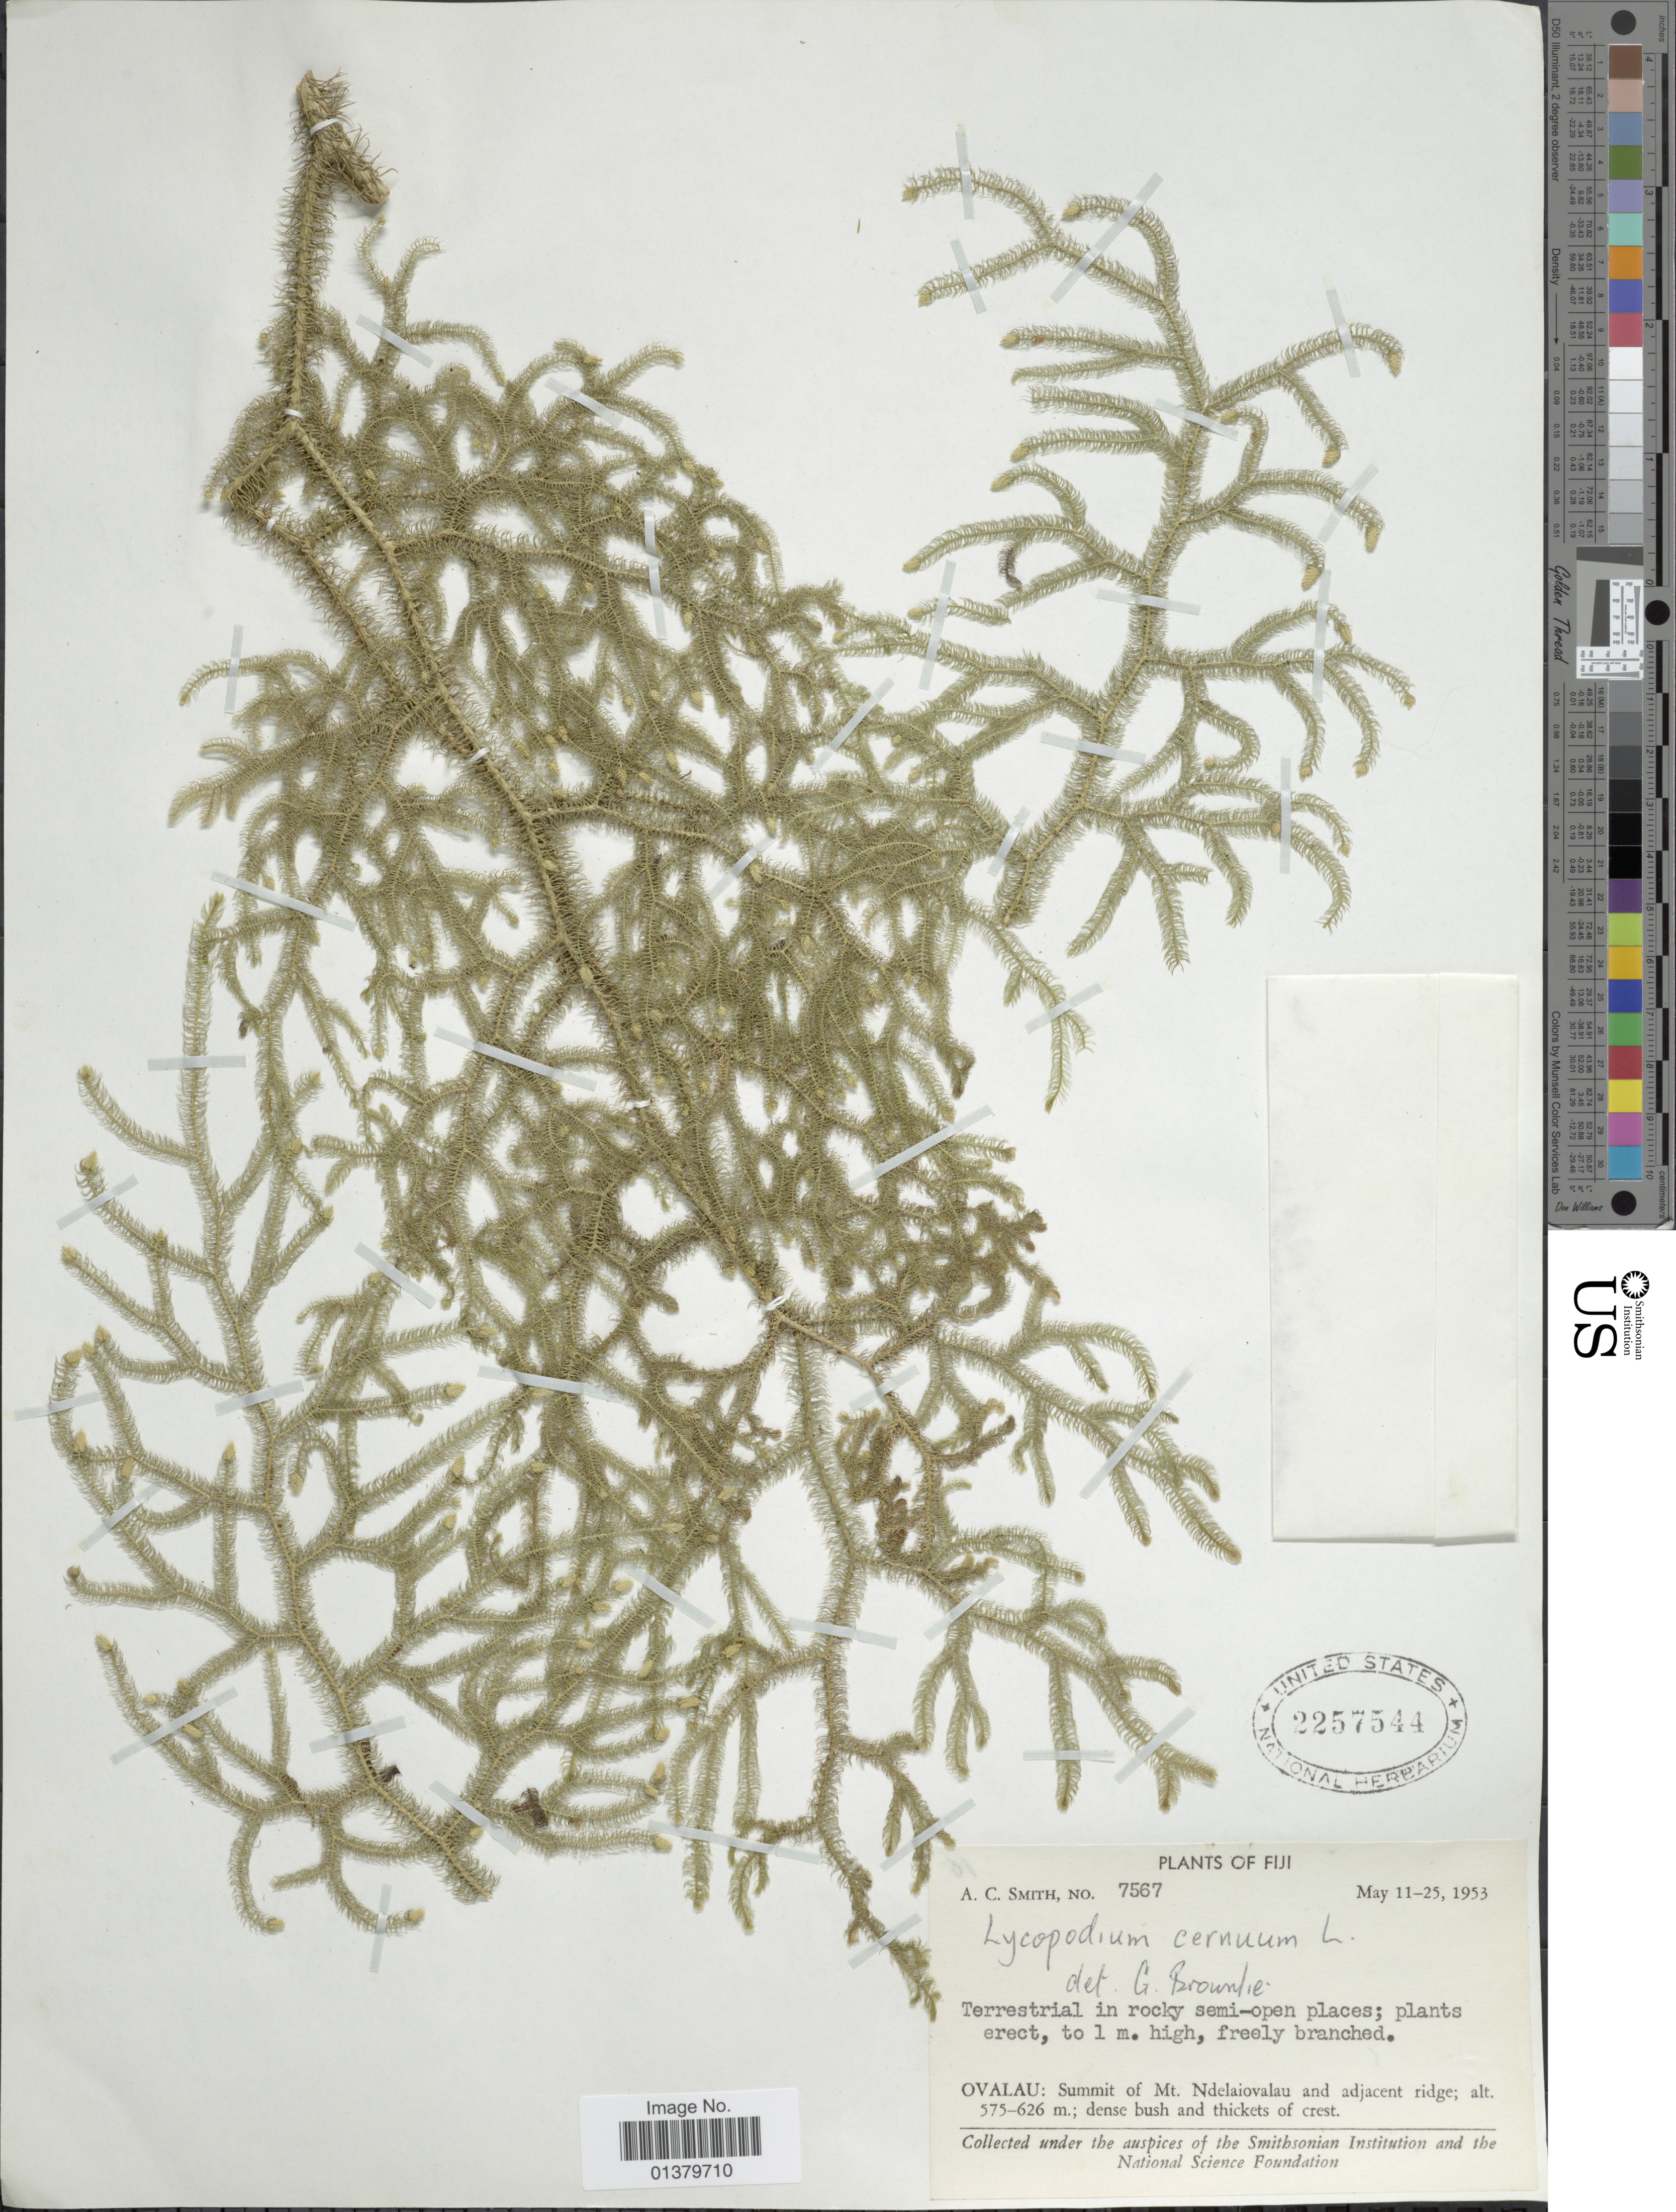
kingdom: Plantae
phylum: Tracheophyta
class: Lycopodiopsida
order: Lycopodiales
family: Lycopodiaceae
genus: Palhinhaea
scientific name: Palhinhaea cernua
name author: (L.) Vasc. & Franco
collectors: A. C. Smith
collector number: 7567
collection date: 1953-05-11/1953-05-25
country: Fiji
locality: Ovalau: Summit of Mt Ndelaiovalau and adjacent ridge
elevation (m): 575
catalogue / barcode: US 2257544